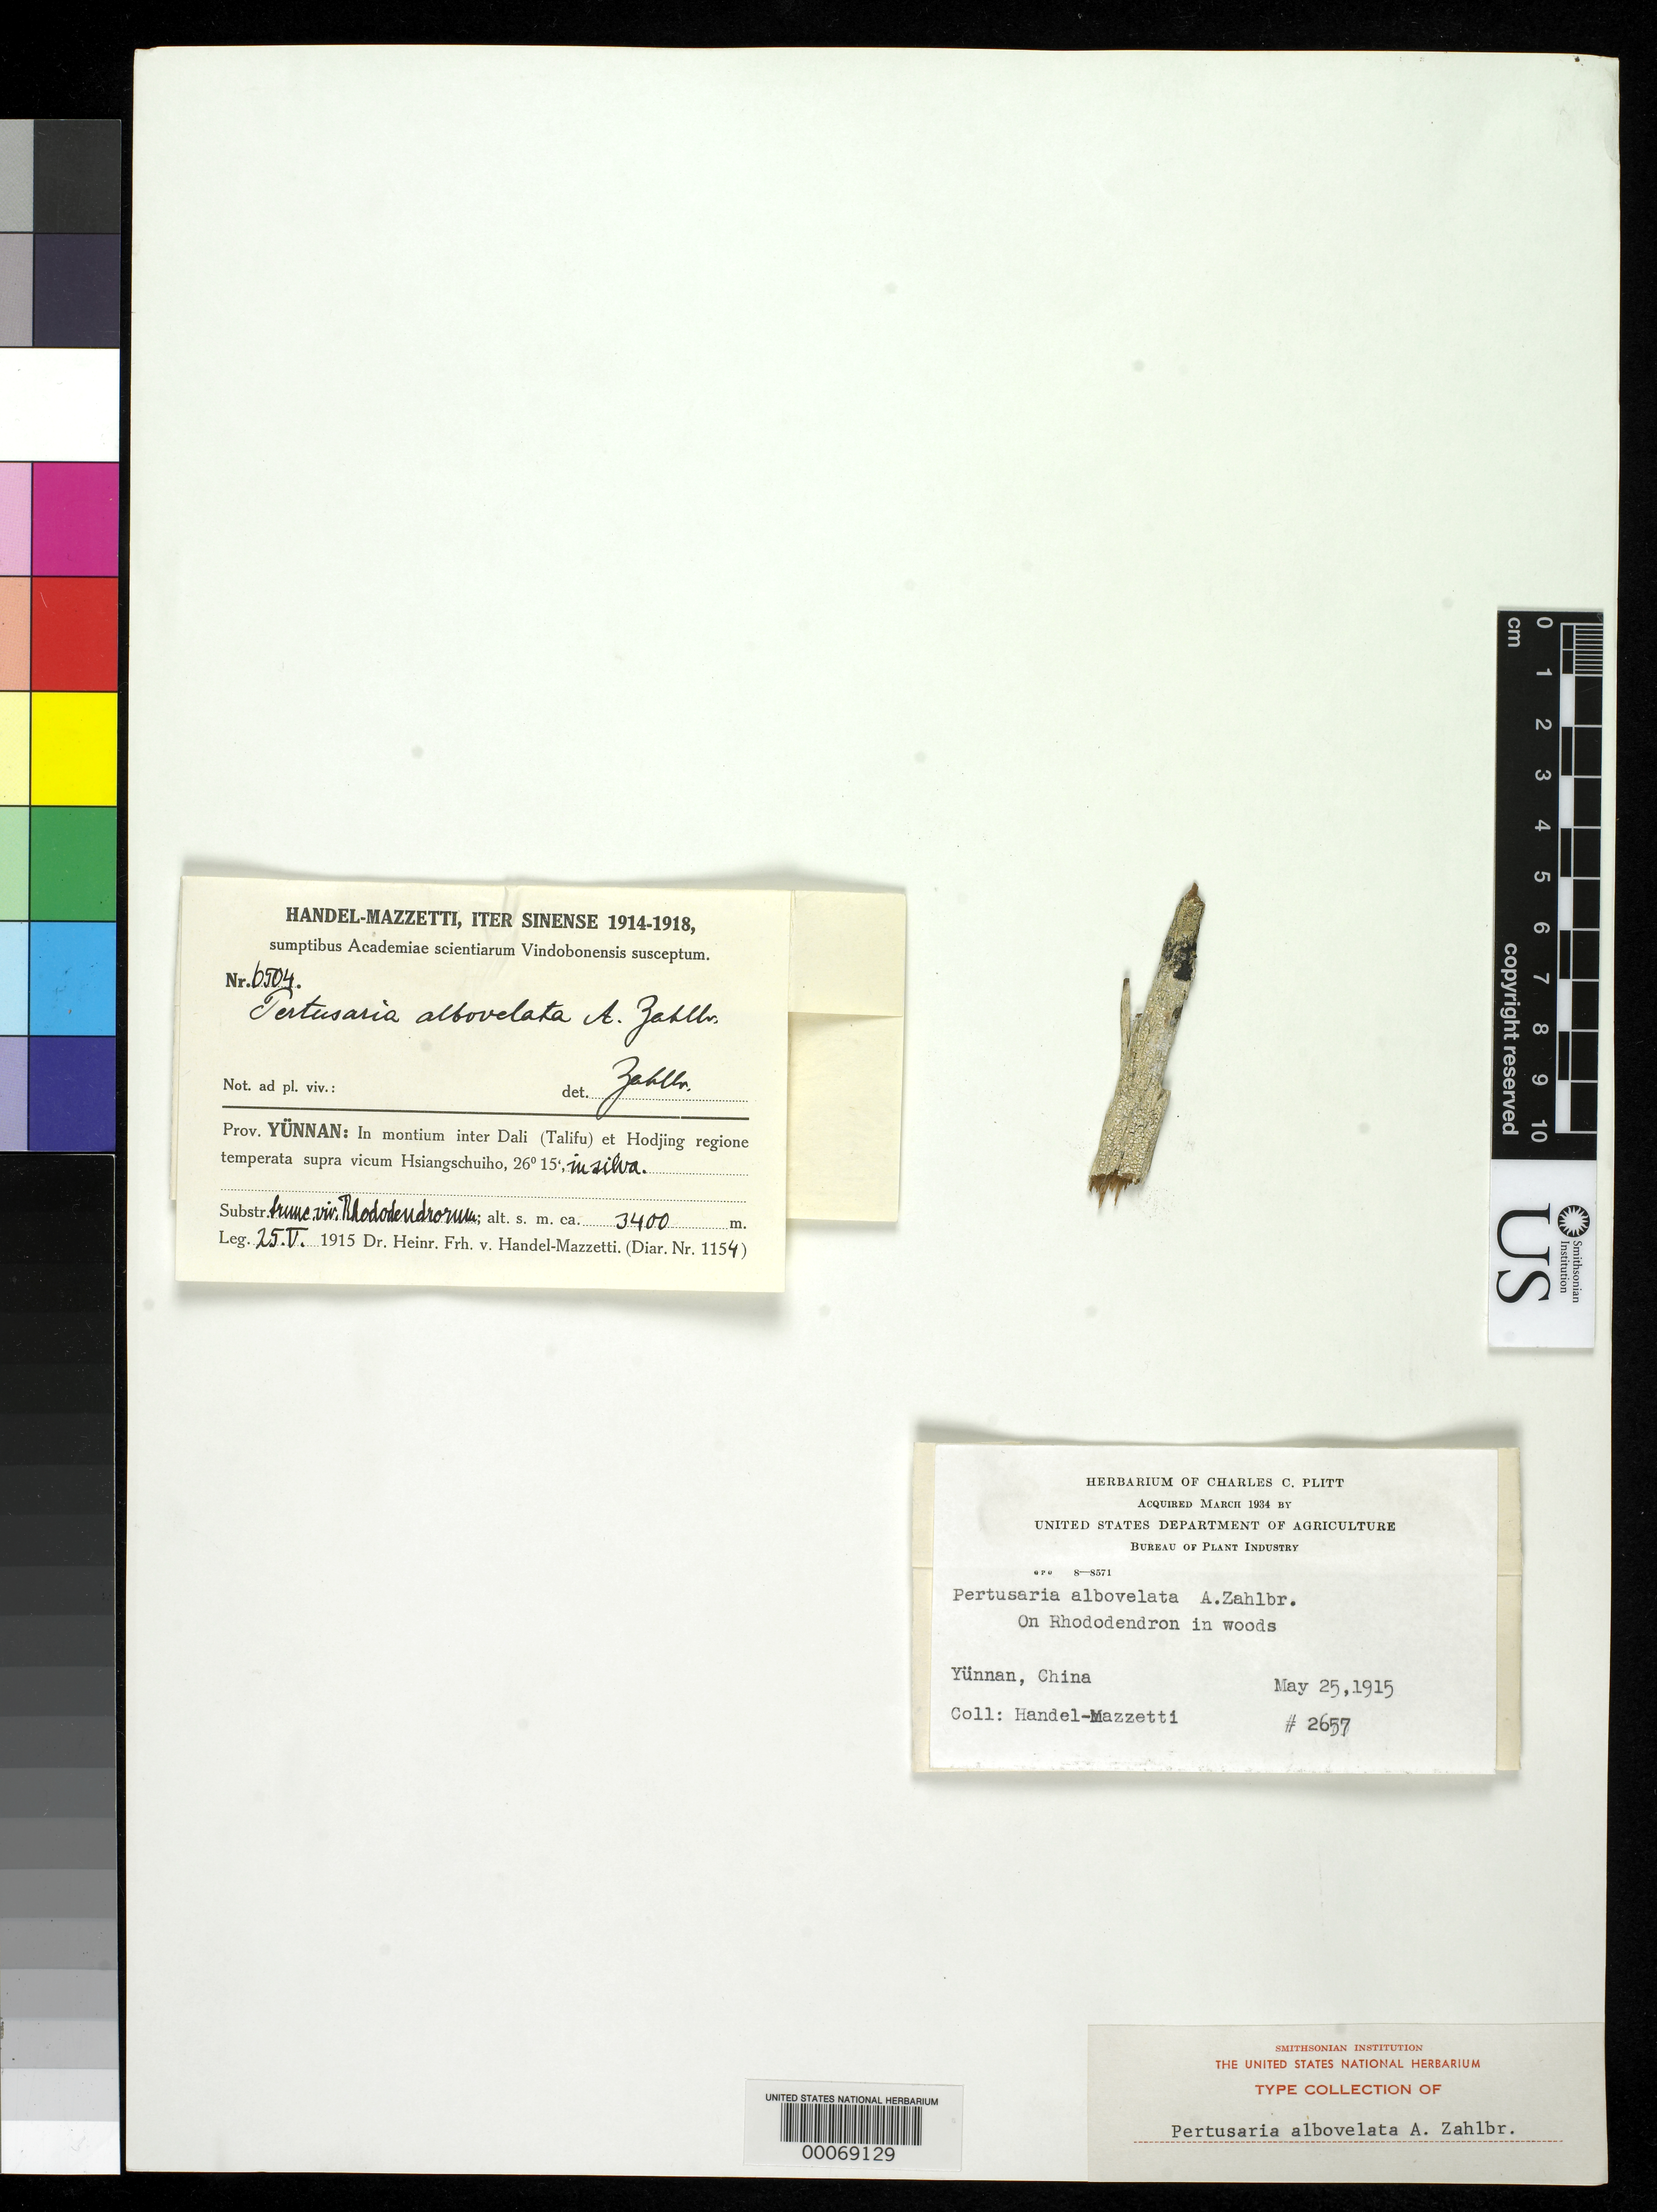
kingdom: Fungi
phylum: Ascomycota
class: Lecanoromycetes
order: Pertusariales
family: Pertusariaceae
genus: Pertusaria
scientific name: Pertusaria albovelata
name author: Zahlbr. in Hand.-Mazz.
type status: Isotype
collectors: H. Handel-Mazzetti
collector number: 6504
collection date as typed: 25 May 1915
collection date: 1915-05-25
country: China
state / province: Yunnan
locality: In montium inter Dali (Talifu) et Hodjing, Hsiangschuiho. [On mountain(s) betweenDali (Talifu) & Hodjing, Hsiangschuiho.]